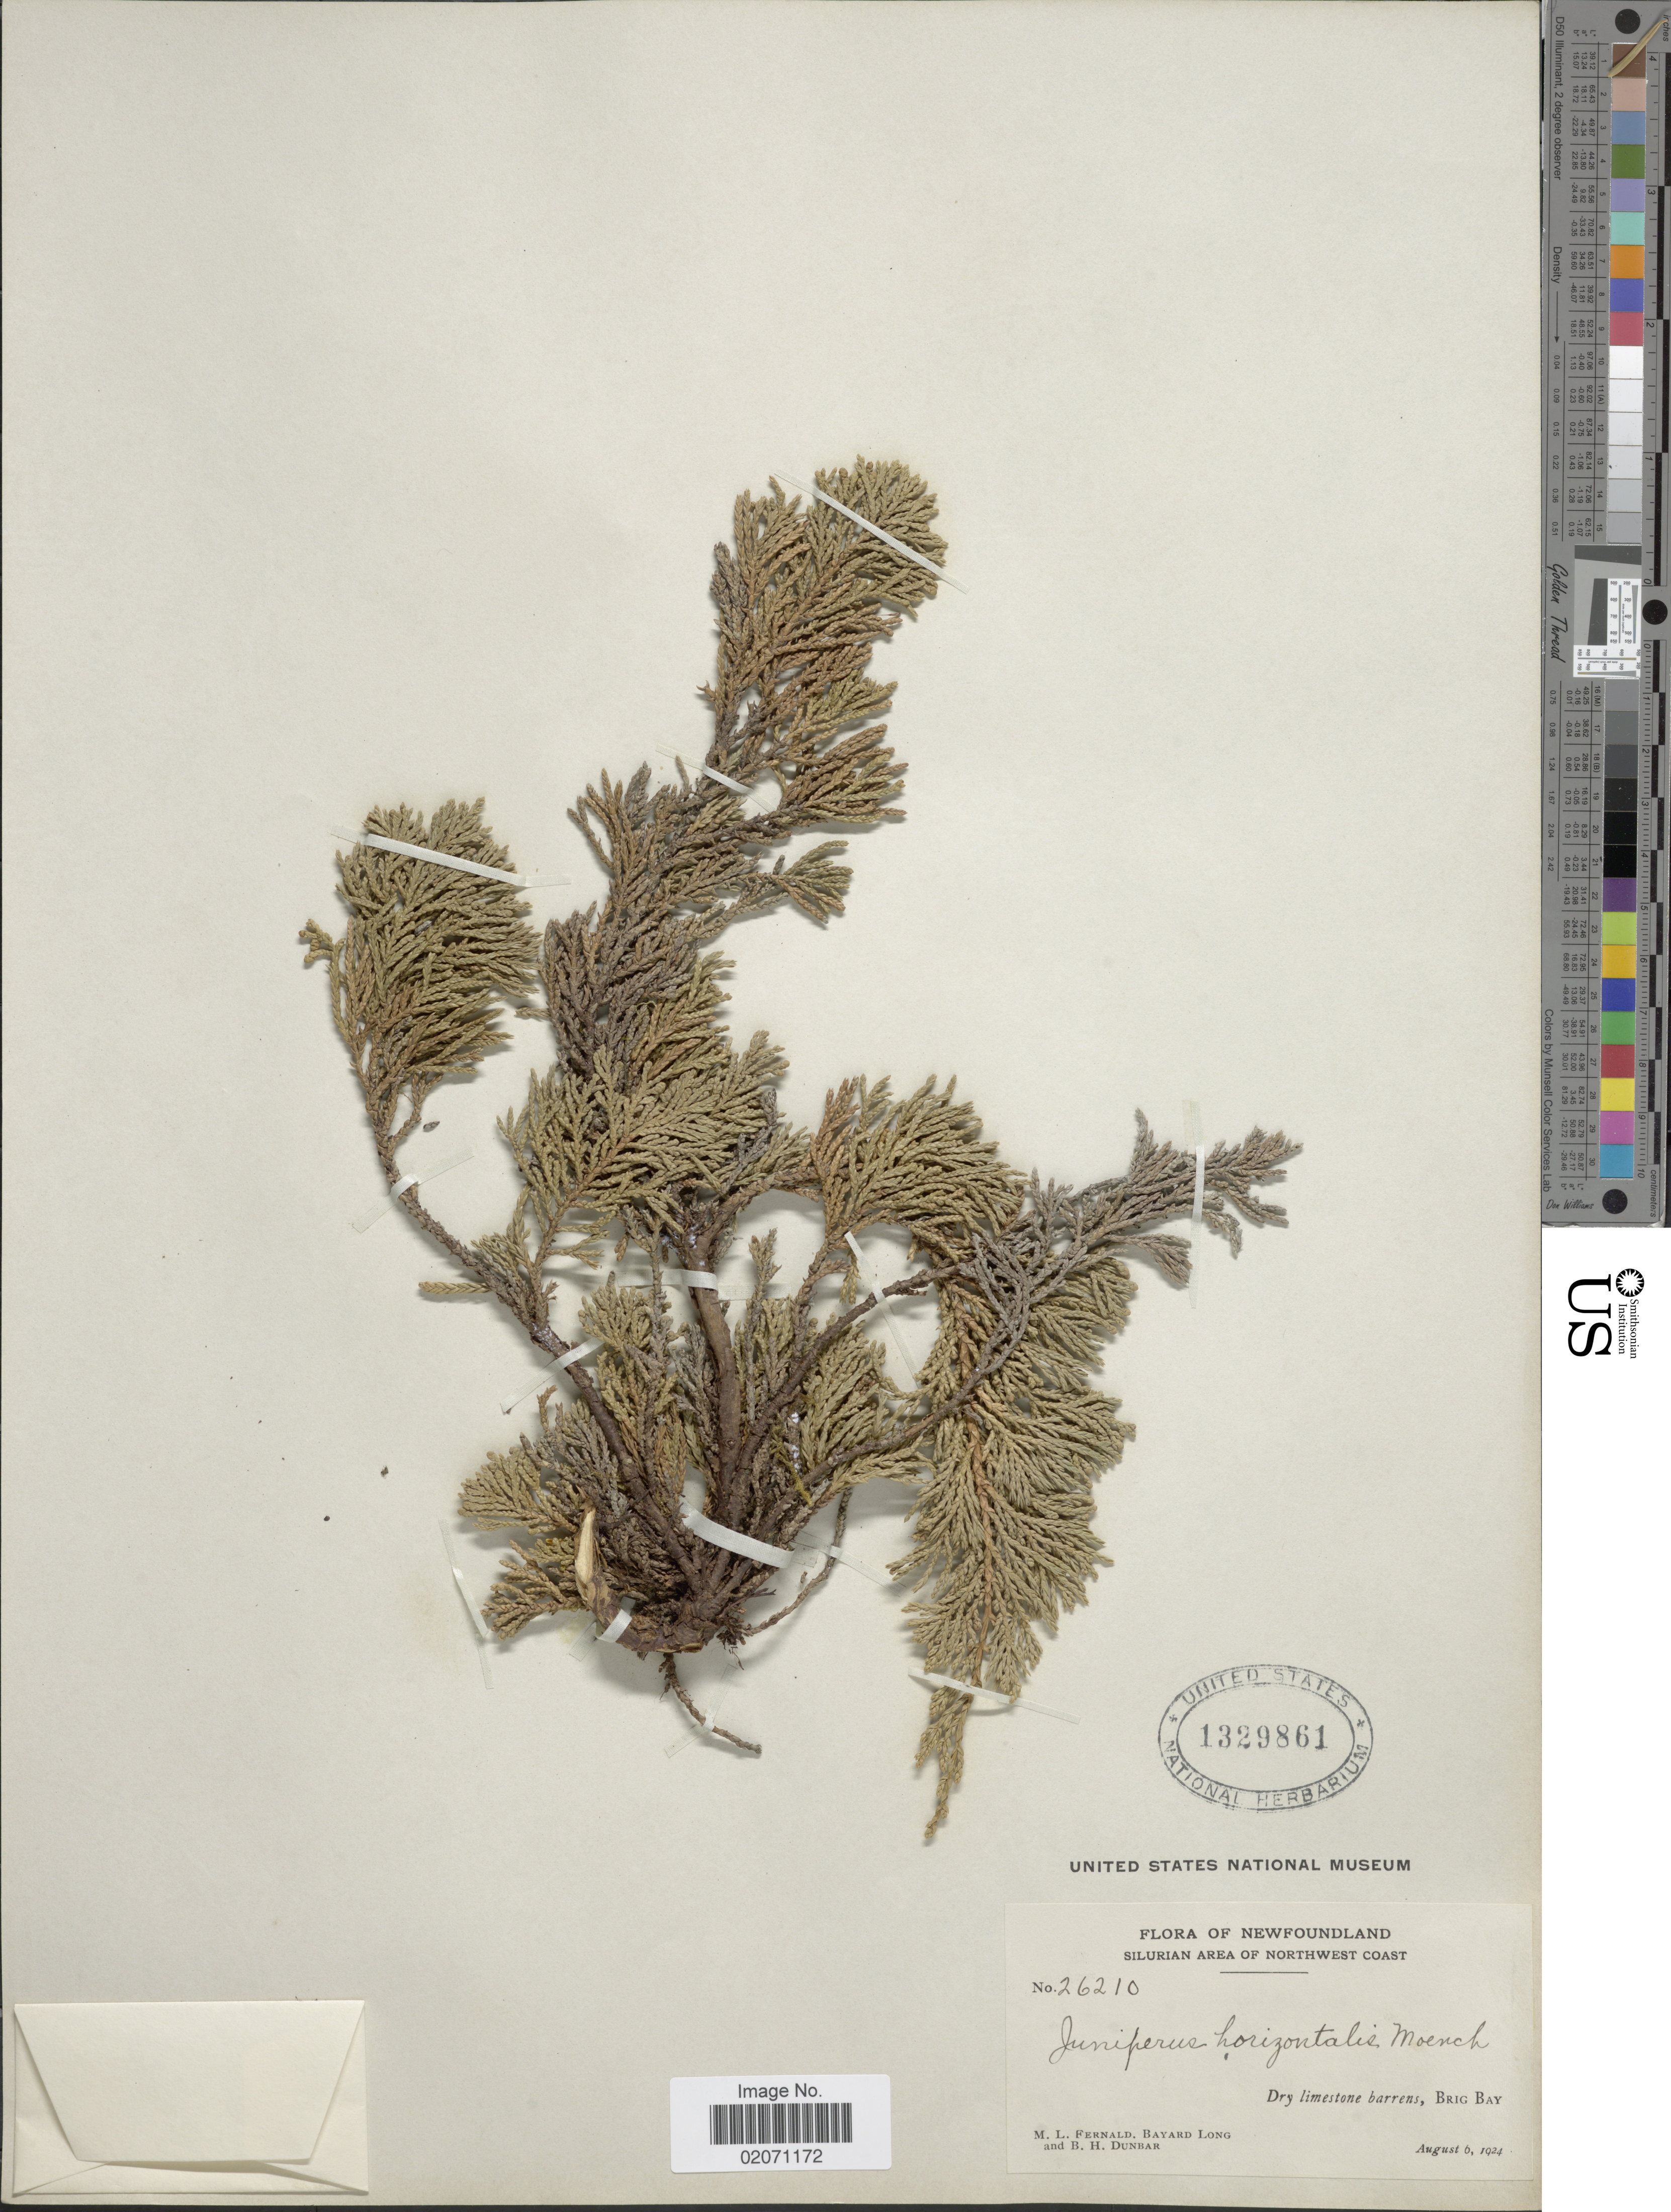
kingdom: Plantae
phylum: Tracheophyta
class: Pinopsida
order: Pinales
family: Cupressaceae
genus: Juniperus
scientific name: Juniperus horizontalis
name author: Moench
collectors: M. L. Fernald, B. Long & B. Dunbar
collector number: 26210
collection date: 1924-08-06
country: Canada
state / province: Newfoundland and Labrador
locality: Silurian Area of Northwest Coast, Brig Bay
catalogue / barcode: US 1329861